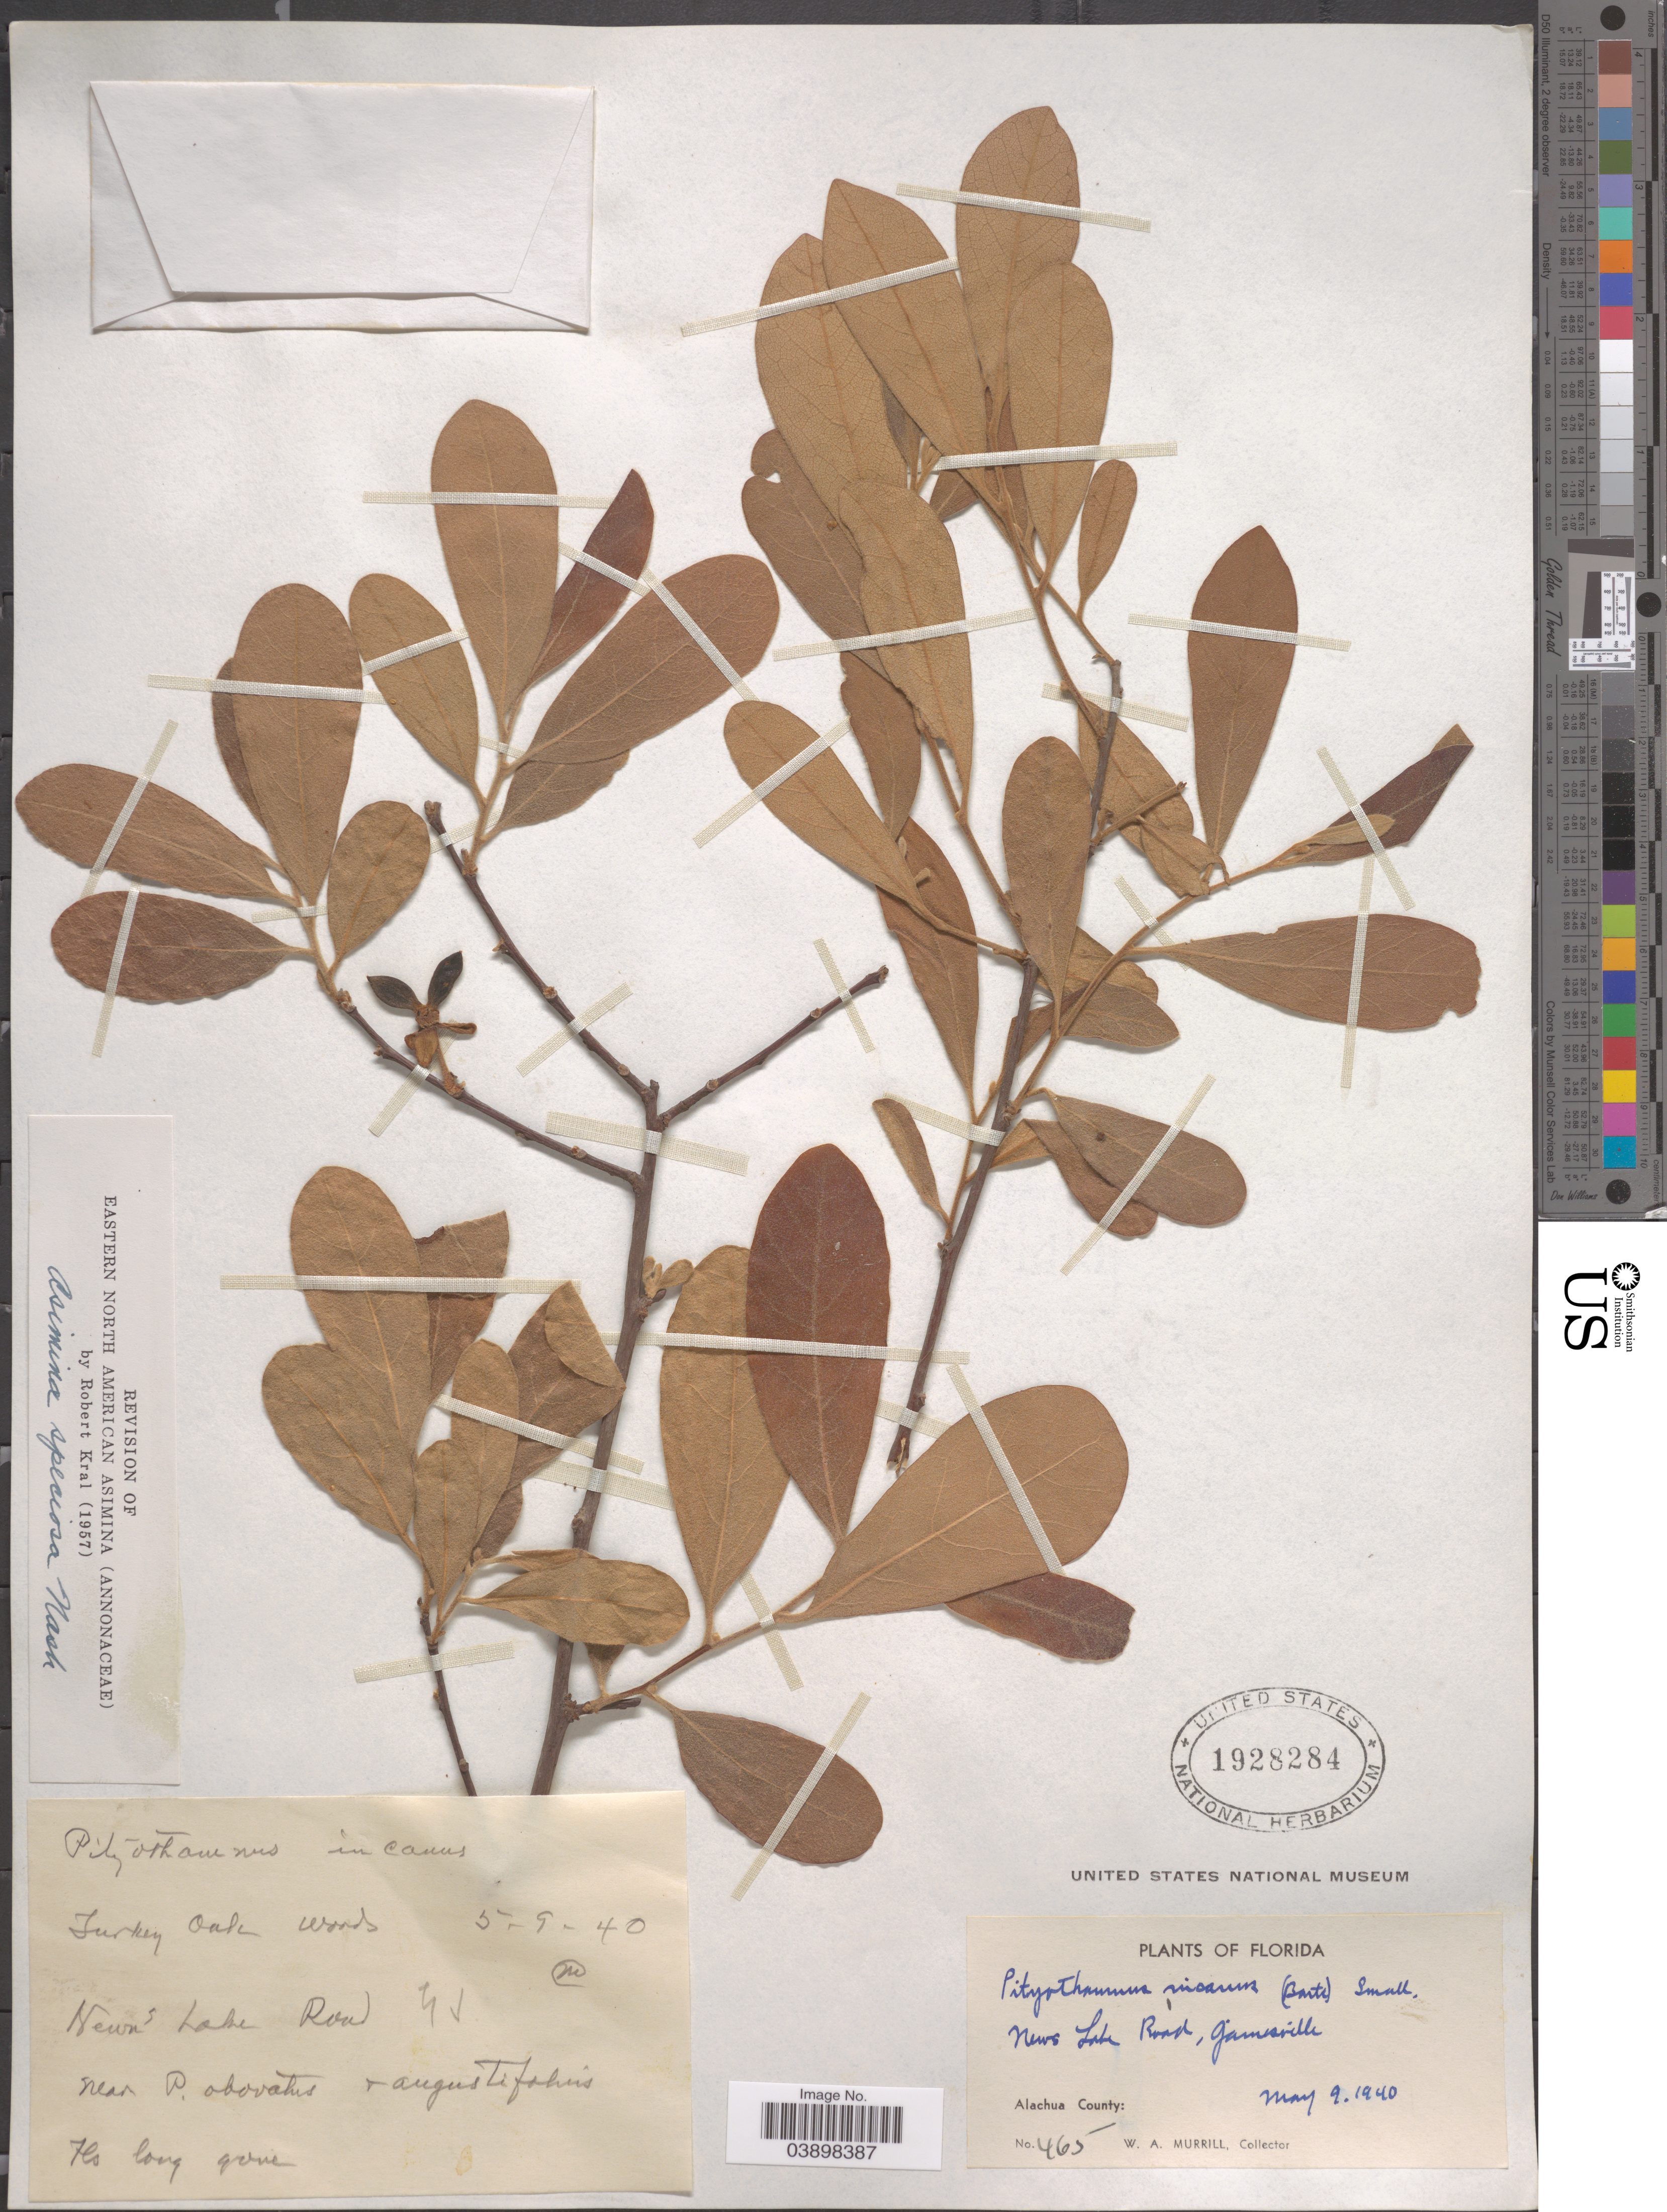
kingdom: Plantae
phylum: Tracheophyta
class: Magnoliopsida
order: Magnoliales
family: Annonaceae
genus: Asimina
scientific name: Asimina speciosa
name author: Nash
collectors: W. A. Murrill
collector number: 465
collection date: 1940-05-09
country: United States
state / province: Florida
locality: News Lake Pond, Gainesville. Alachua County.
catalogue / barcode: US 1928284